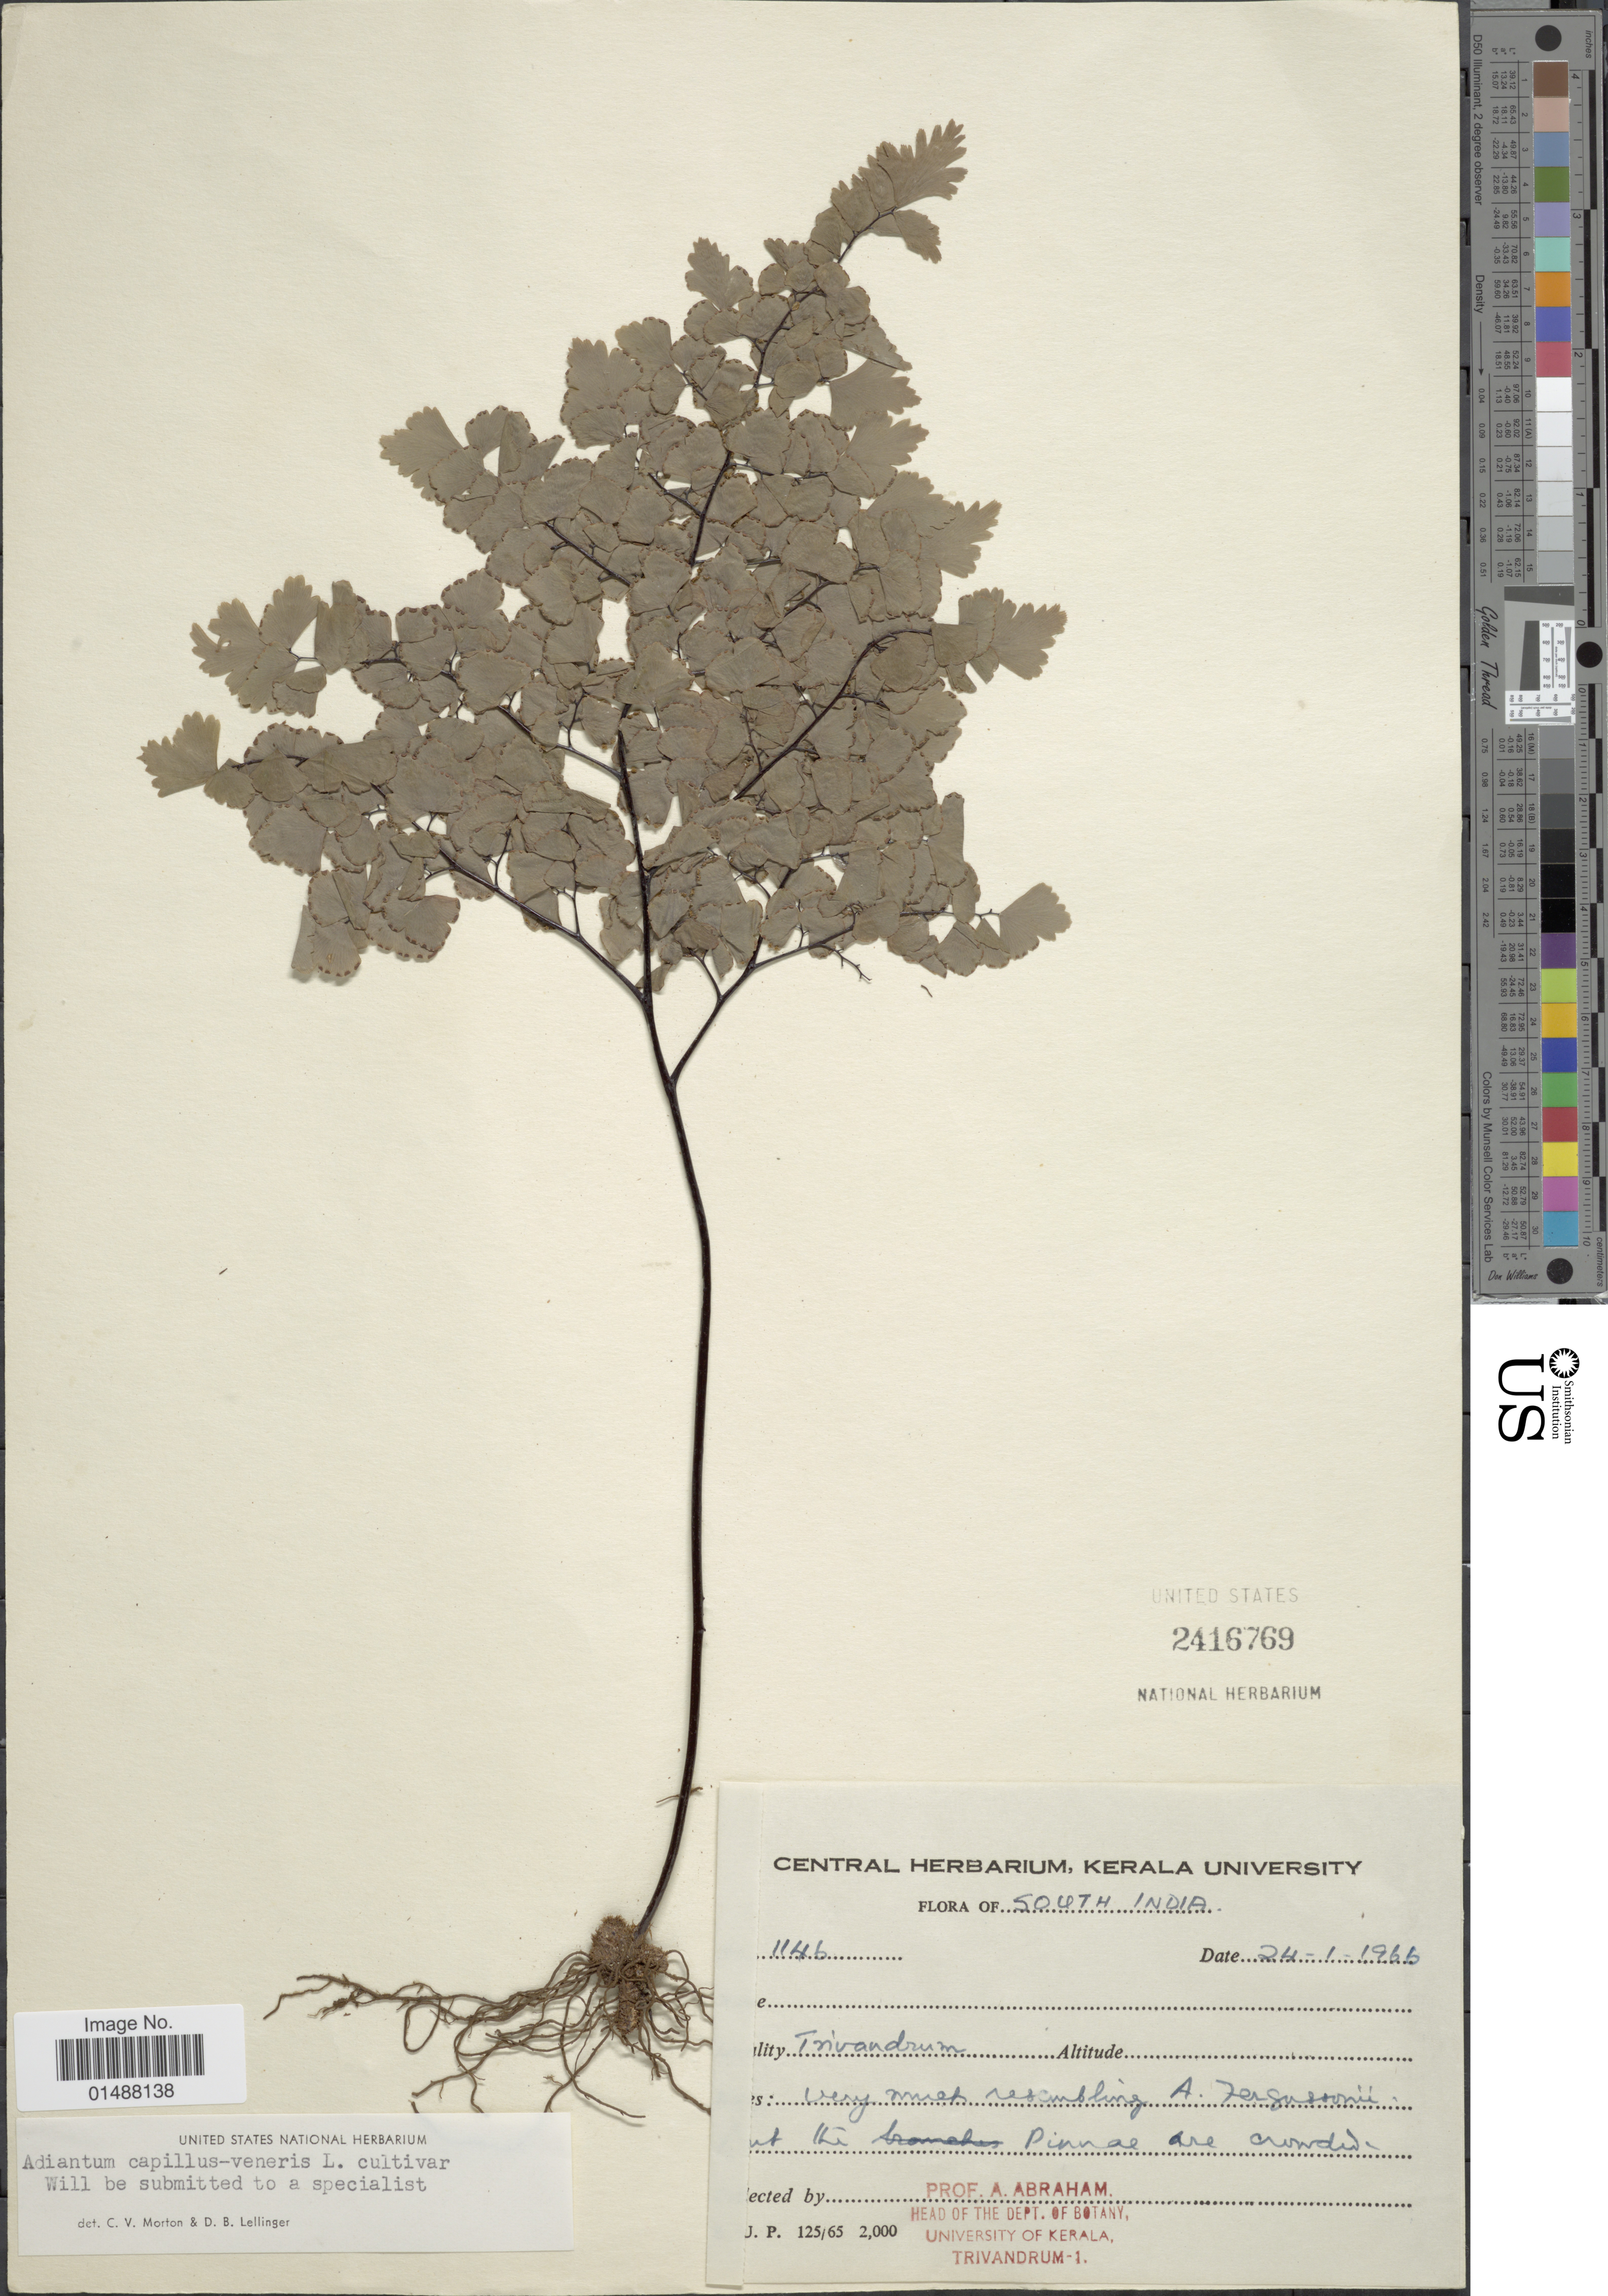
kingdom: Plantae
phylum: Tracheophyta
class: Polypodiopsida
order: Polypodiales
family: Pteridaceae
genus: Adiantum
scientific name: Adiantum capillus-veneris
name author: L.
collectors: A. Abraham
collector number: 1146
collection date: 1966-01-24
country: India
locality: South-India, Trivandrum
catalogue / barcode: US 2416769